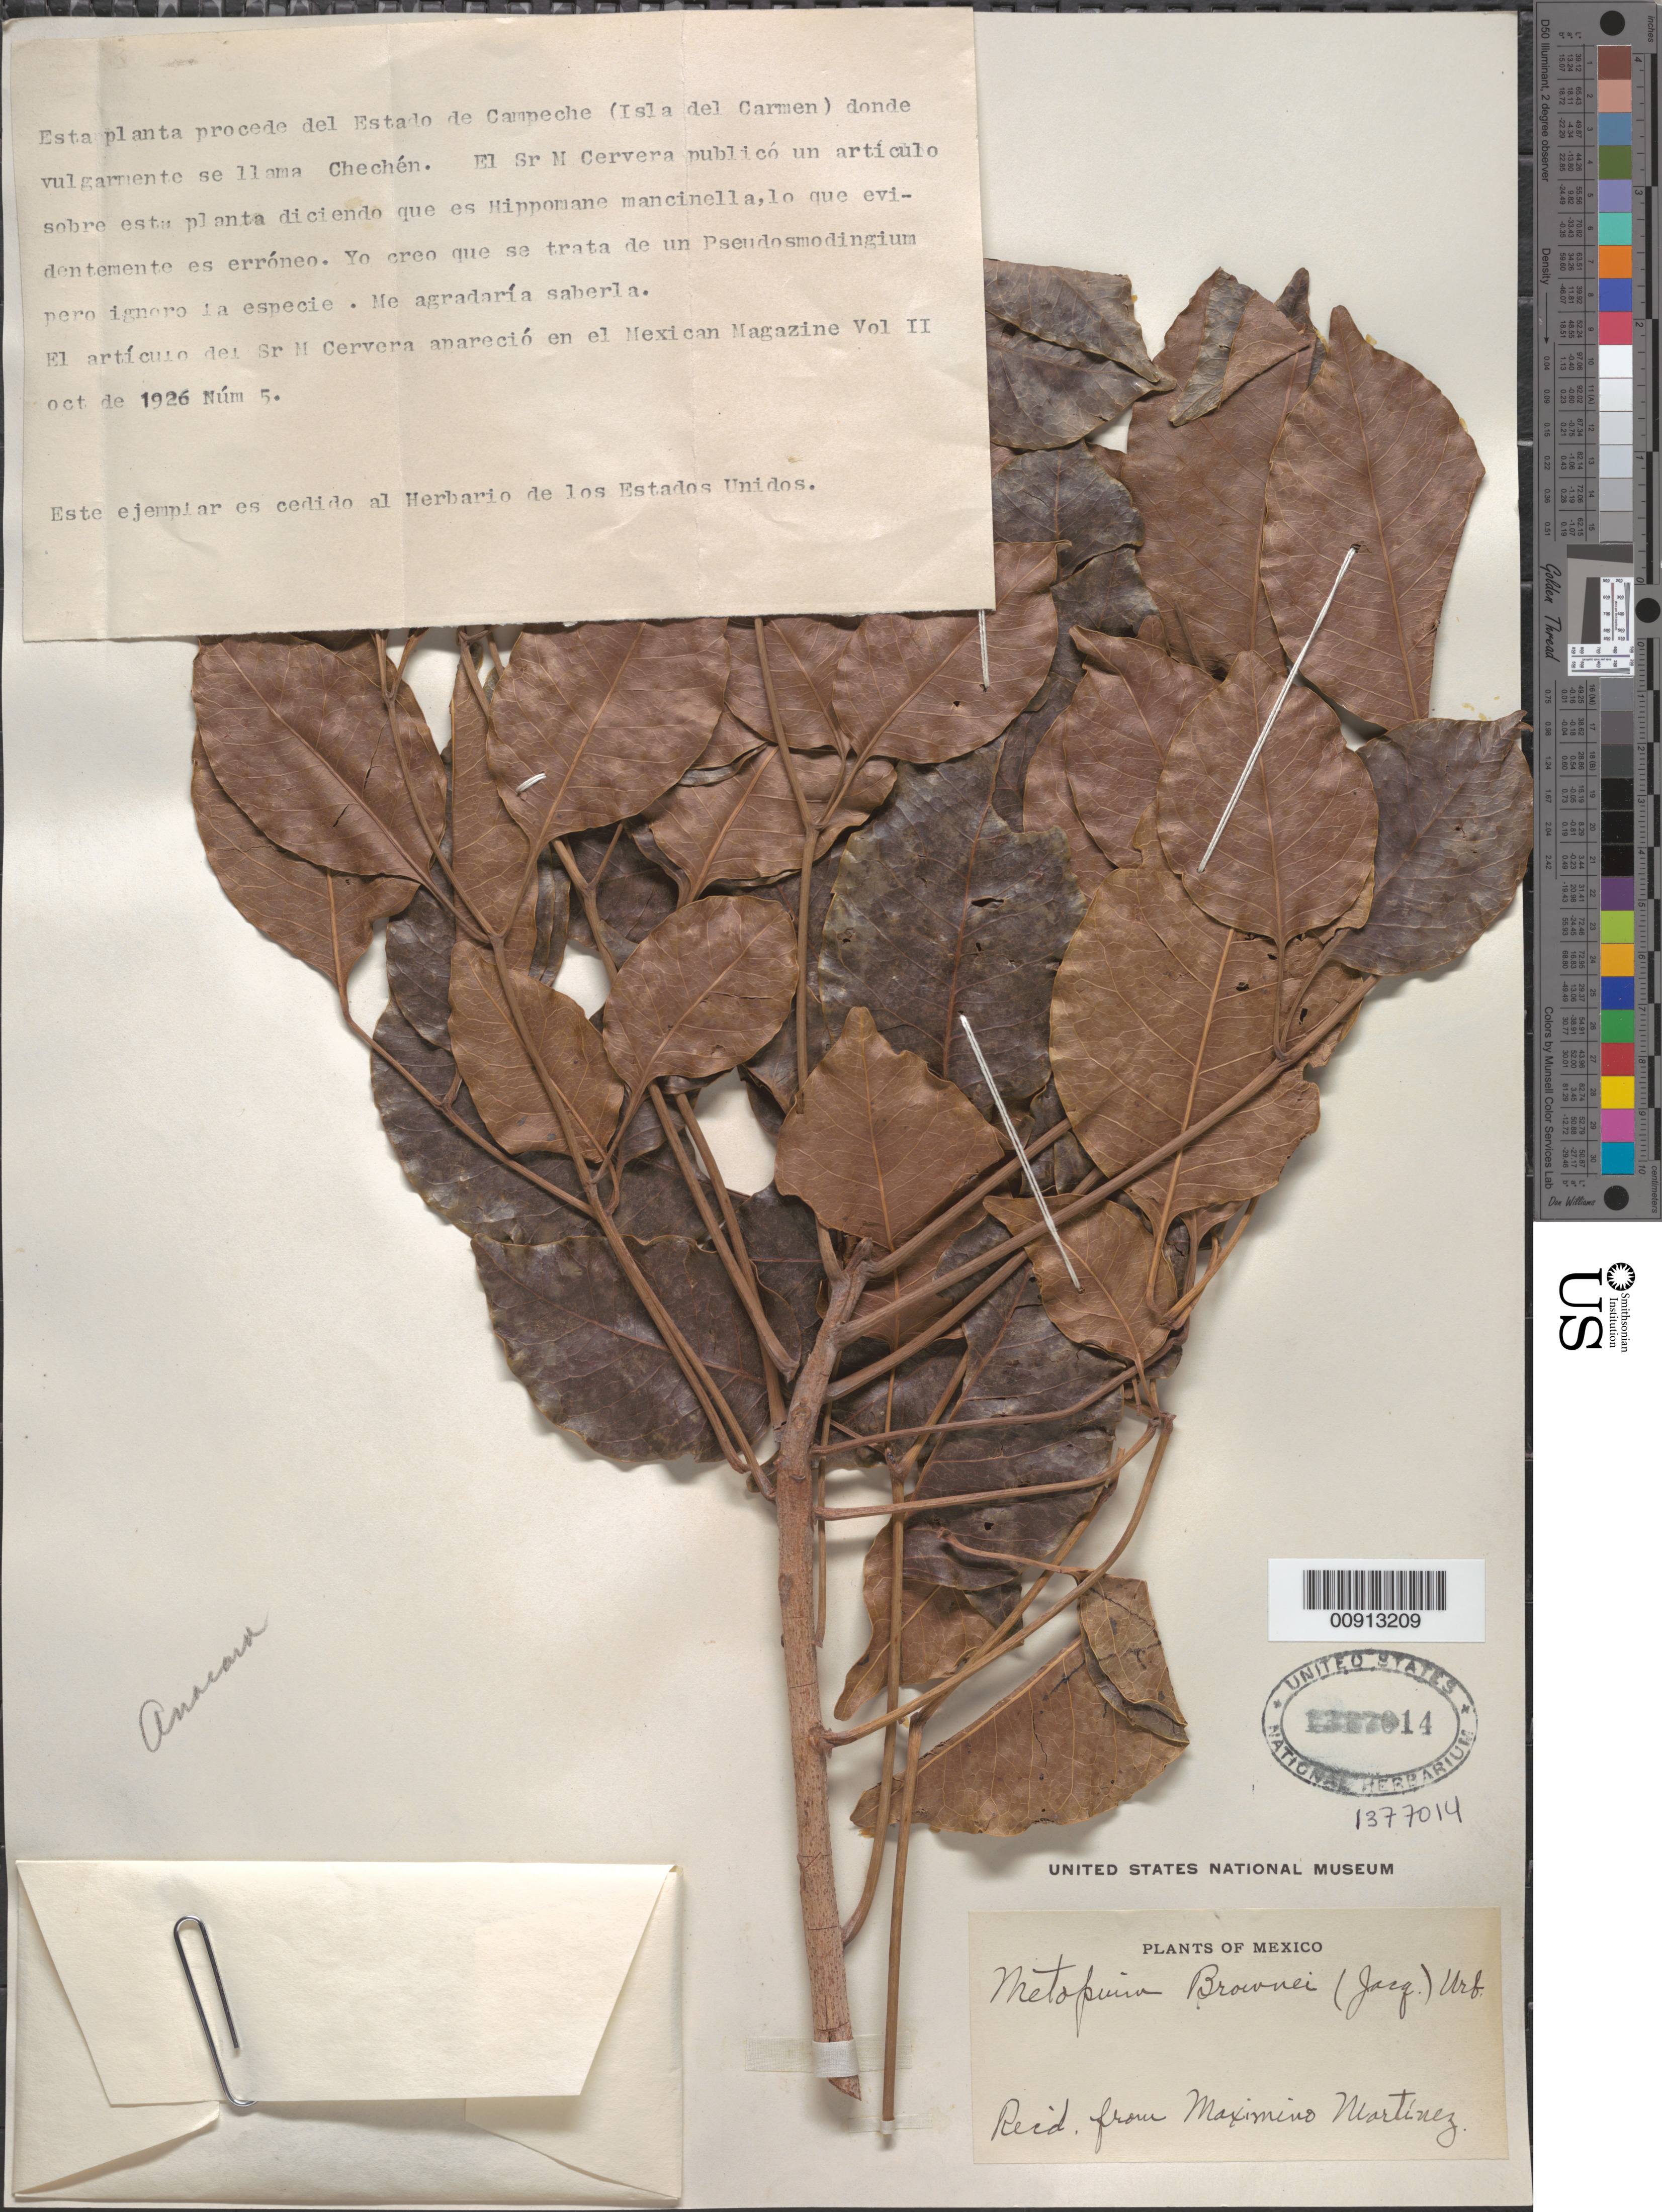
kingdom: Plantae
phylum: Tracheophyta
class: Magnoliopsida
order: Sapindales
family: Anacardiaceae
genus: Metopium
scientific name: Metopium brownei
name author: (Jacq.) Urb.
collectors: M. Martinez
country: Mexico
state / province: Campeche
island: Carmen I.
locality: Estado de Campeche (Isla del Carmen).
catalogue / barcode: US 1377014